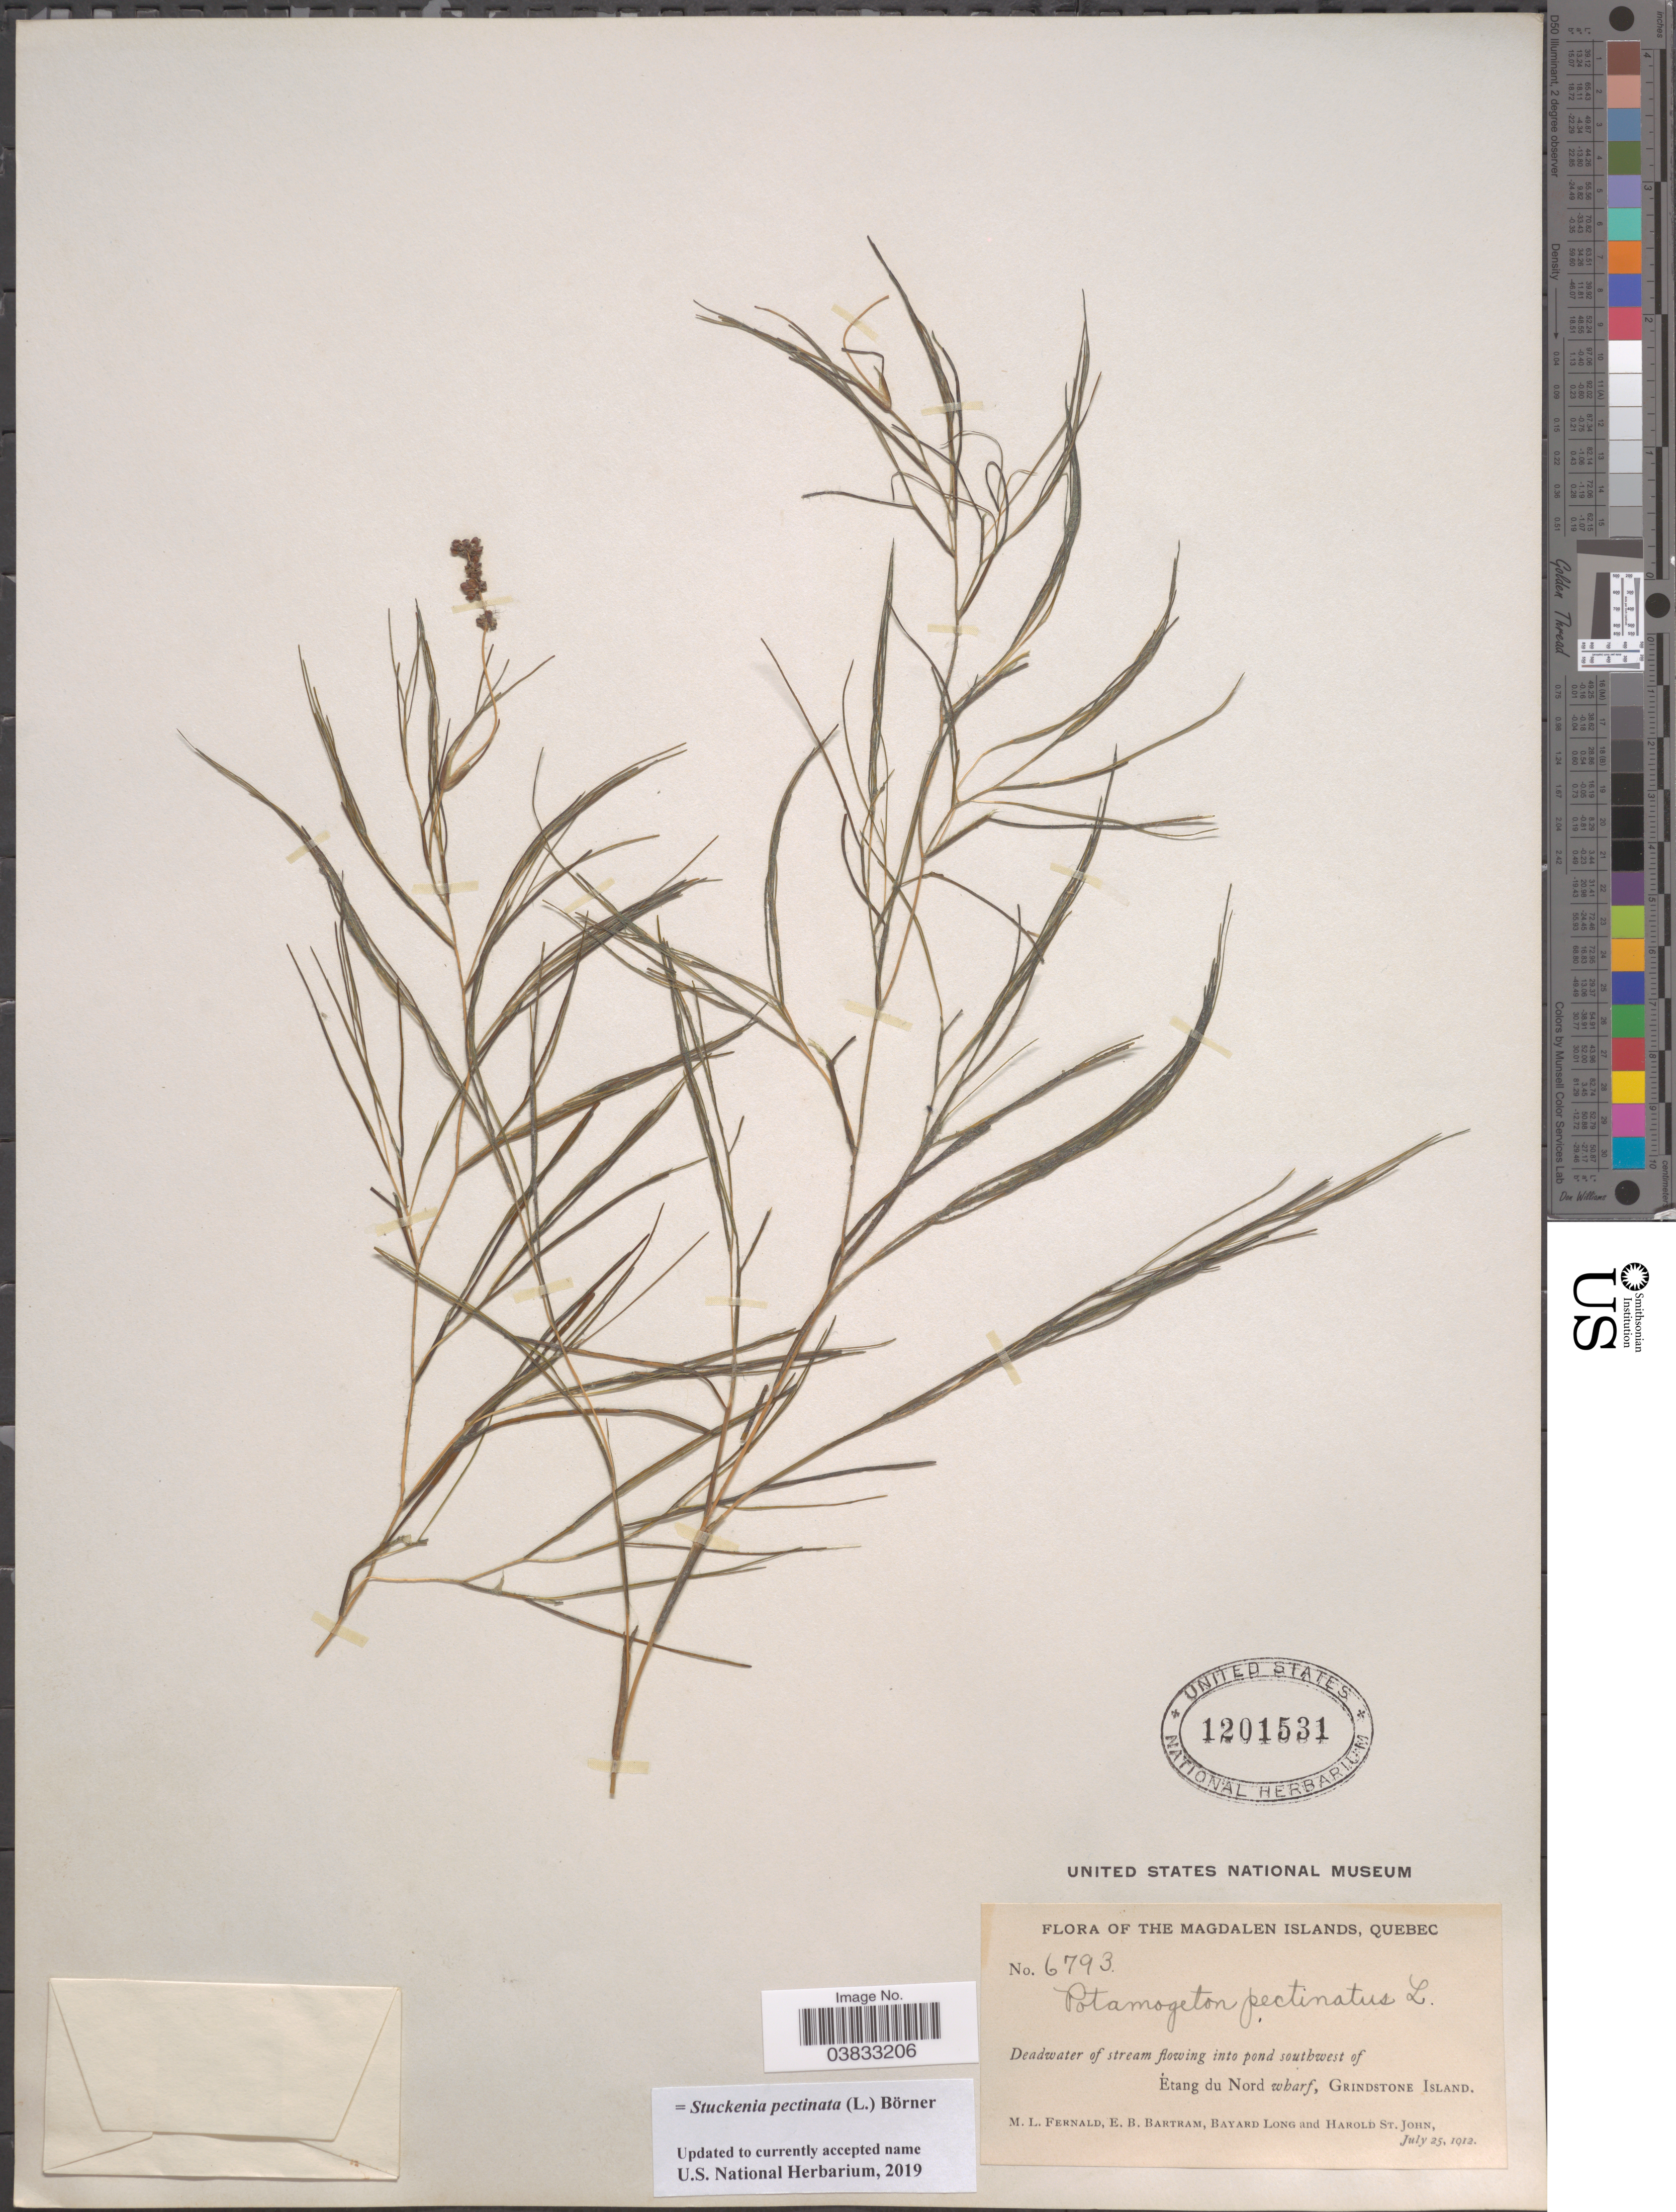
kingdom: Plantae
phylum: Tracheophyta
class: Liliopsida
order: Alismatales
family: Potamogetonaceae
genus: Stuckenia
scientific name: Stuckenia pectinata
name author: (L.) Börner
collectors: M. L. Fernald, E. B. Bartram, B. Long & H. St. John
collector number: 6793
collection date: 1912-07-25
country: Canada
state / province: Quebec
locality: The Magdalen Islands. Deadwater of stream flowing into pond southwest of Etang du Nord wharf, Grindstone Island.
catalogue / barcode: US 1201531